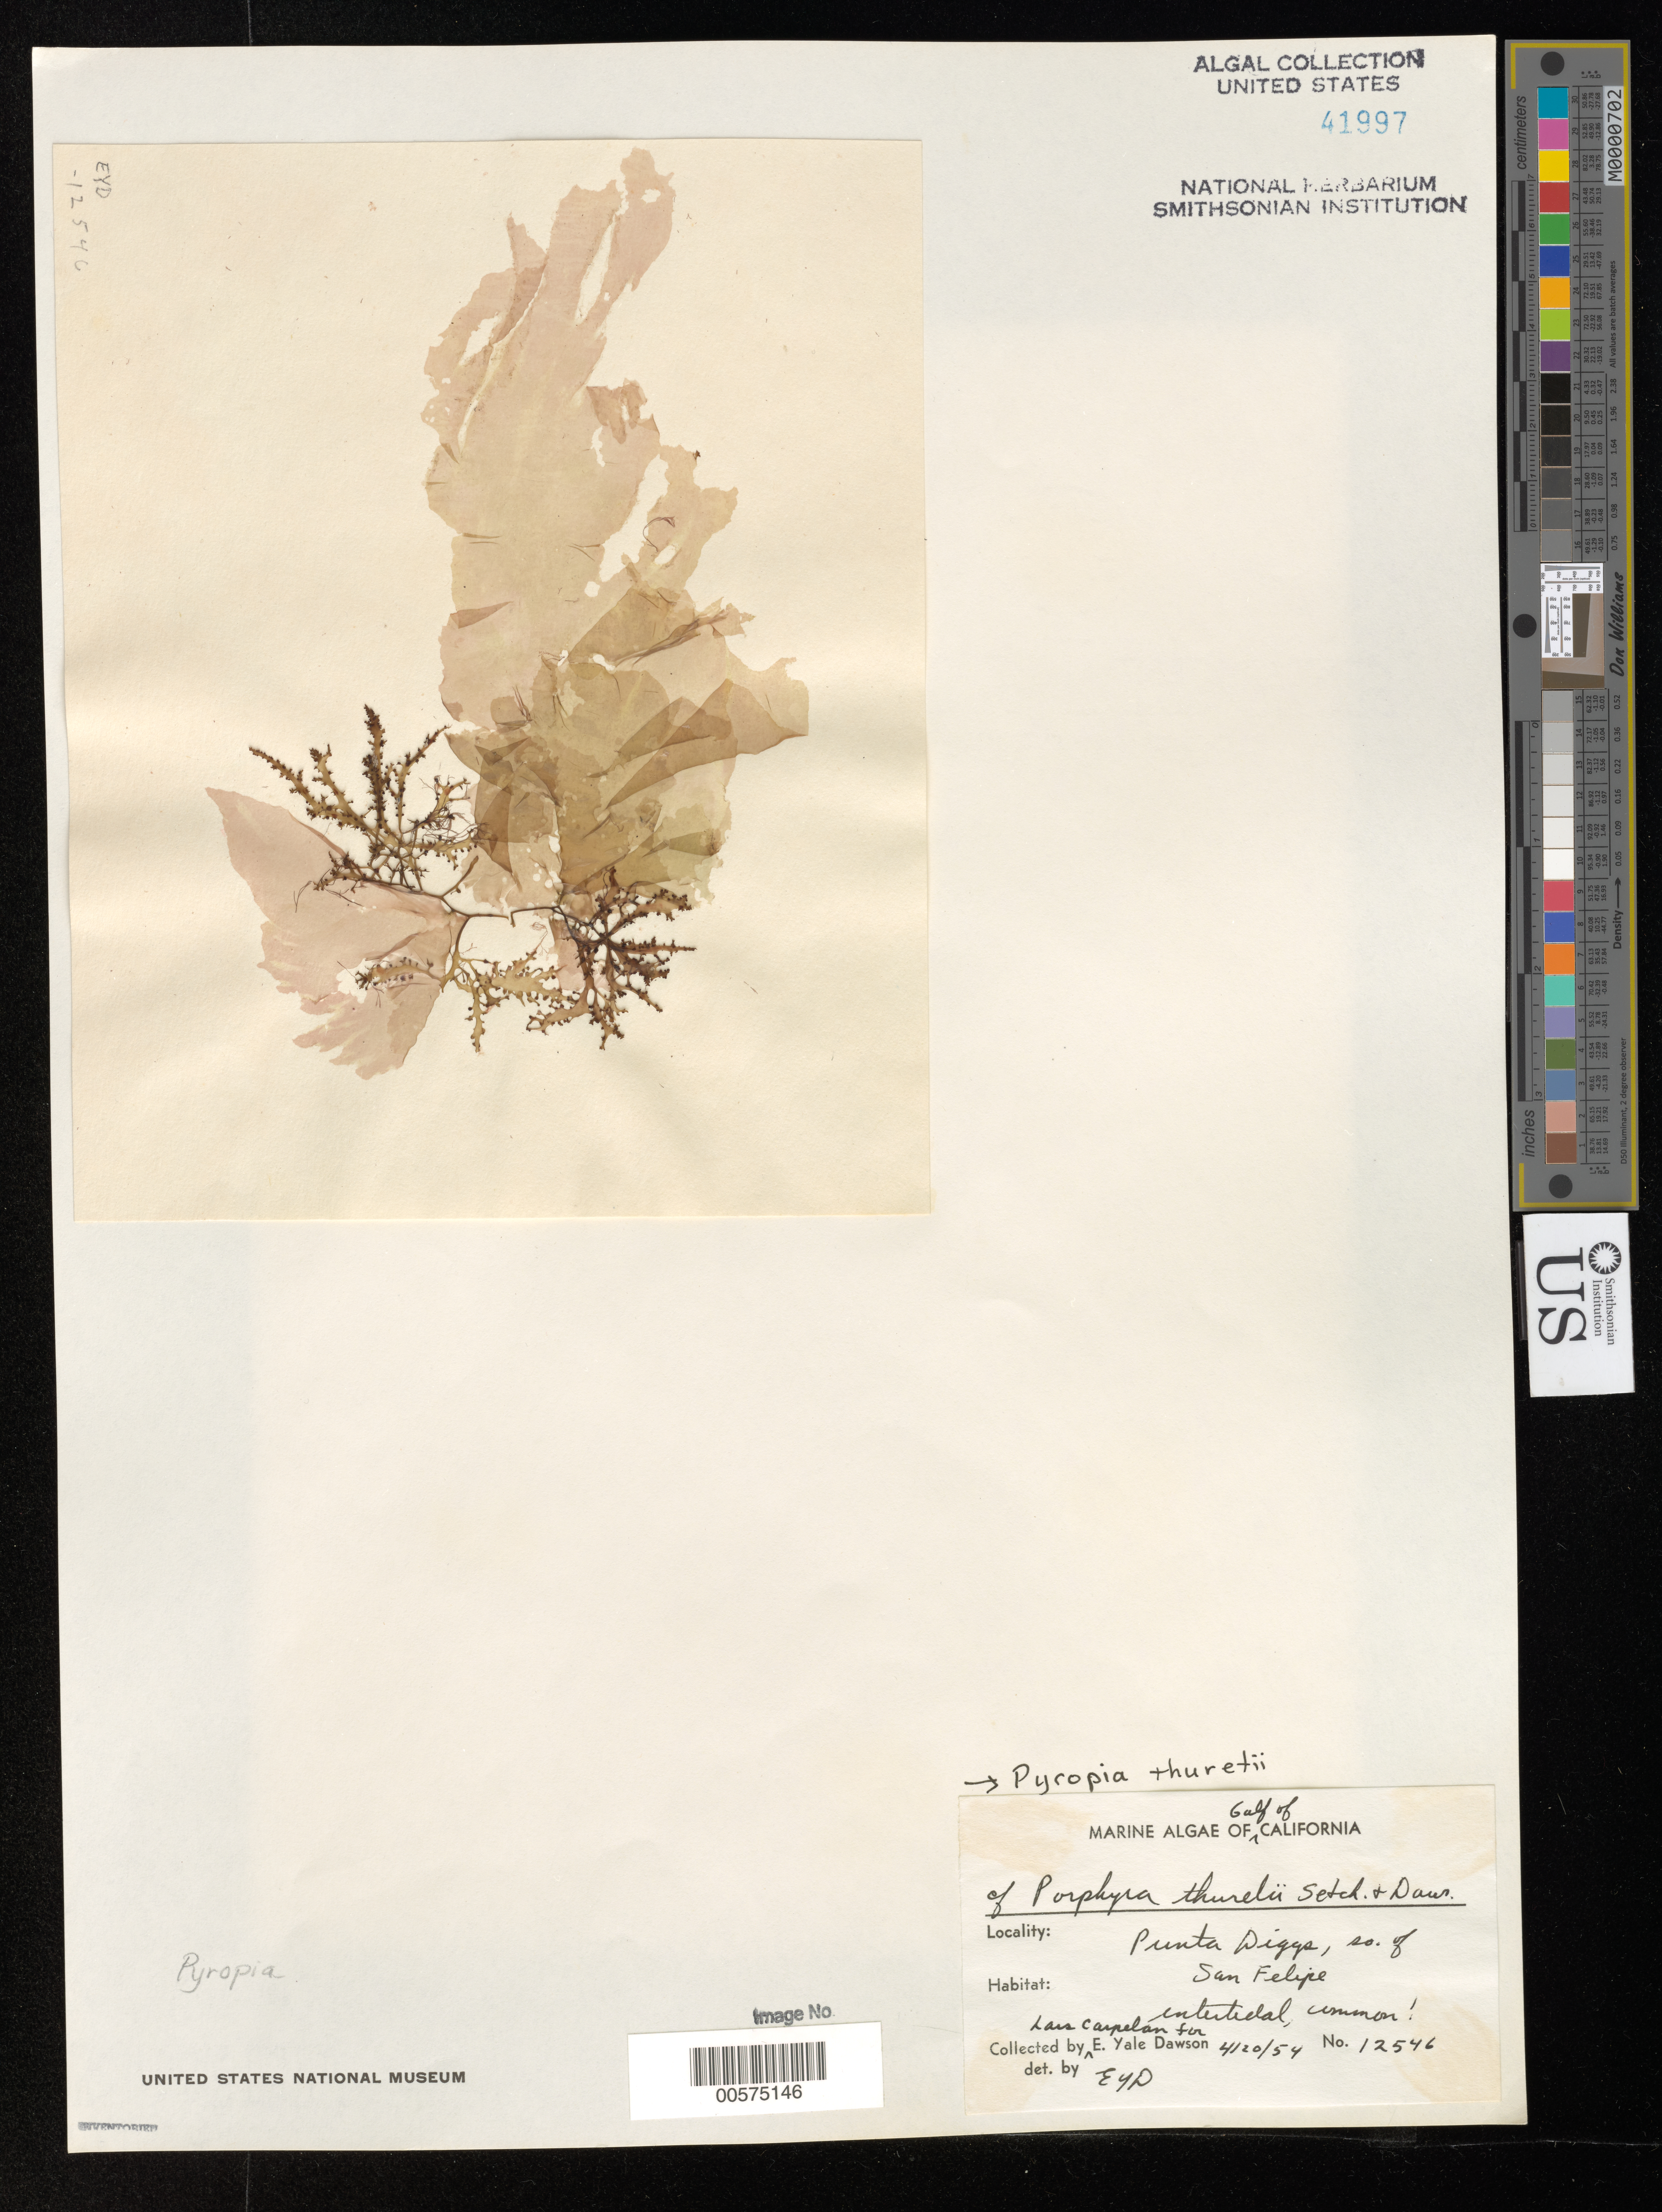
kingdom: Plantae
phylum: Rhodophyta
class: Bangiophyceae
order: Bangiales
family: Bangiaceae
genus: Porphyra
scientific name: Porphyra thuretii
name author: Setch. & E.Y. Dawson in E.Y. Dawson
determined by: Dawson, E. Y.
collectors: L. Carpelan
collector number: EYD 12546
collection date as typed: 20 Apr 1954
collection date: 1954-04-20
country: Mexico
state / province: Baja California Norte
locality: Punta Diggs, south of San Felipe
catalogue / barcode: US 41997